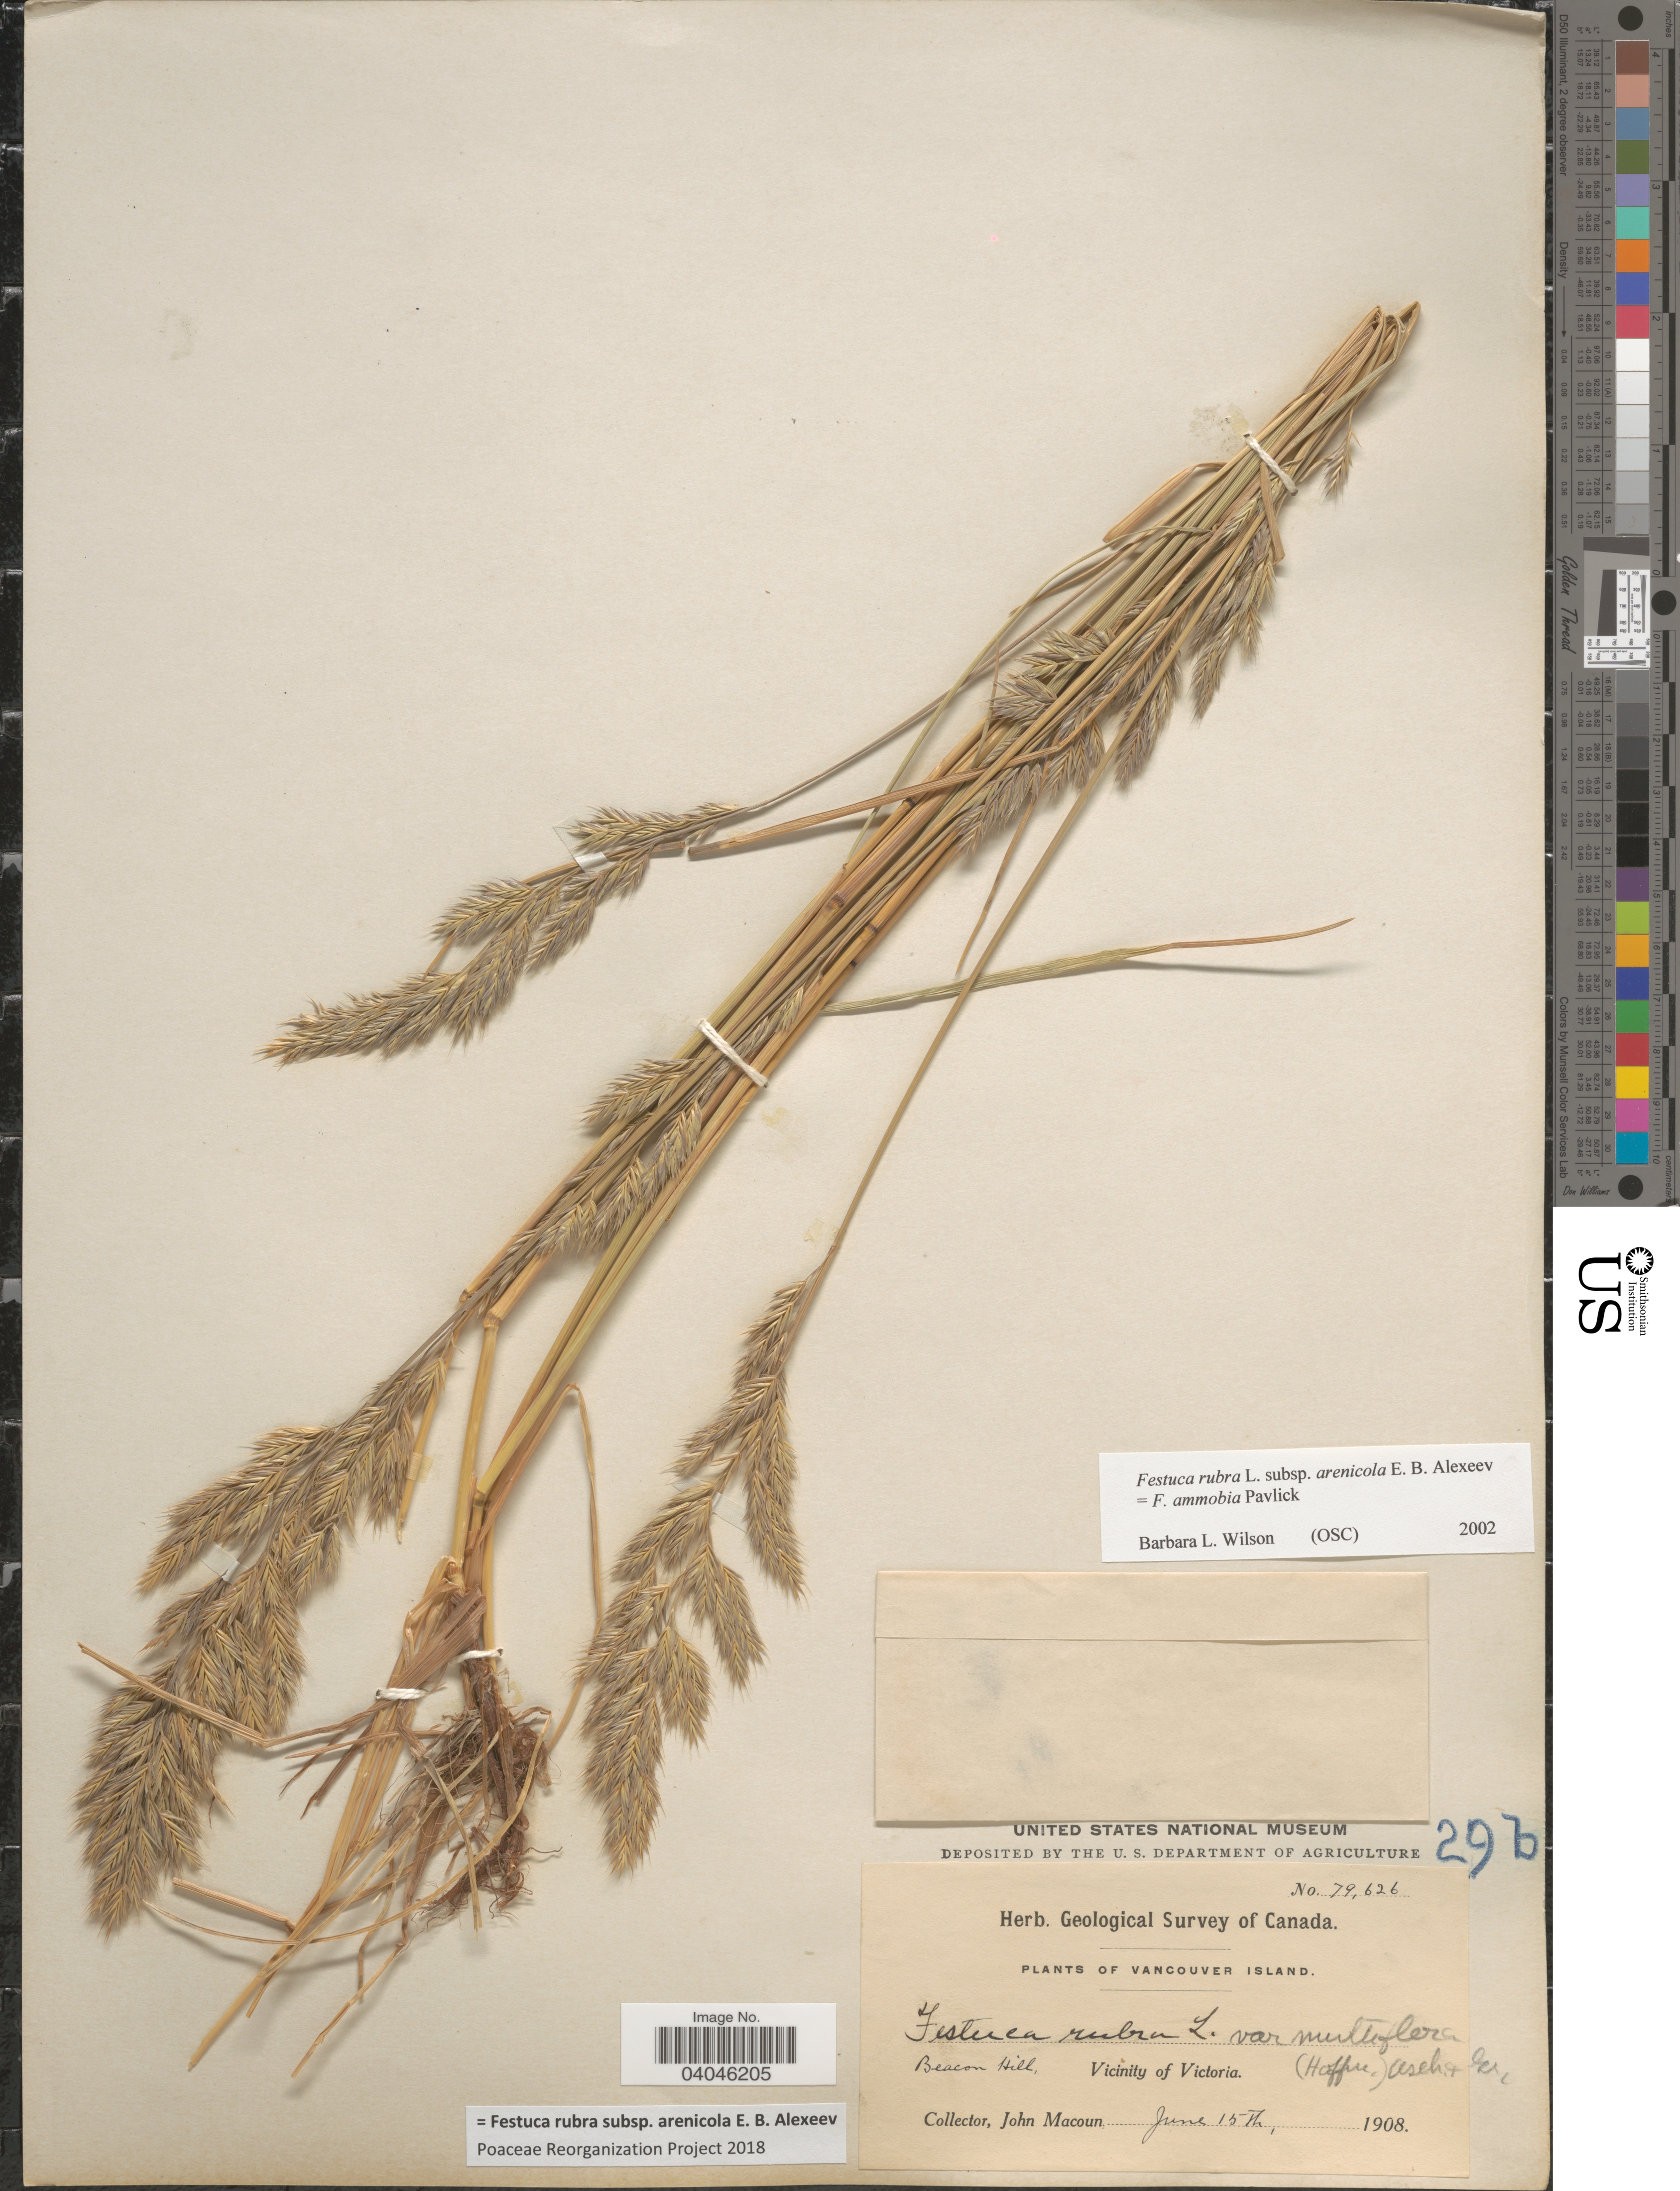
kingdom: Plantae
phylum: Tracheophyta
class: Liliopsida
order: Poales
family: Poaceae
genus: Festuca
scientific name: Festuca rubra subsp. arenicola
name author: E.B. Alexeev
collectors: J. Macoun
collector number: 79626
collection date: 1908-06-15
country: Canada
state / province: British Columbia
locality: Vancouver Island. Beacon Hill, Vicinity of Victoria.